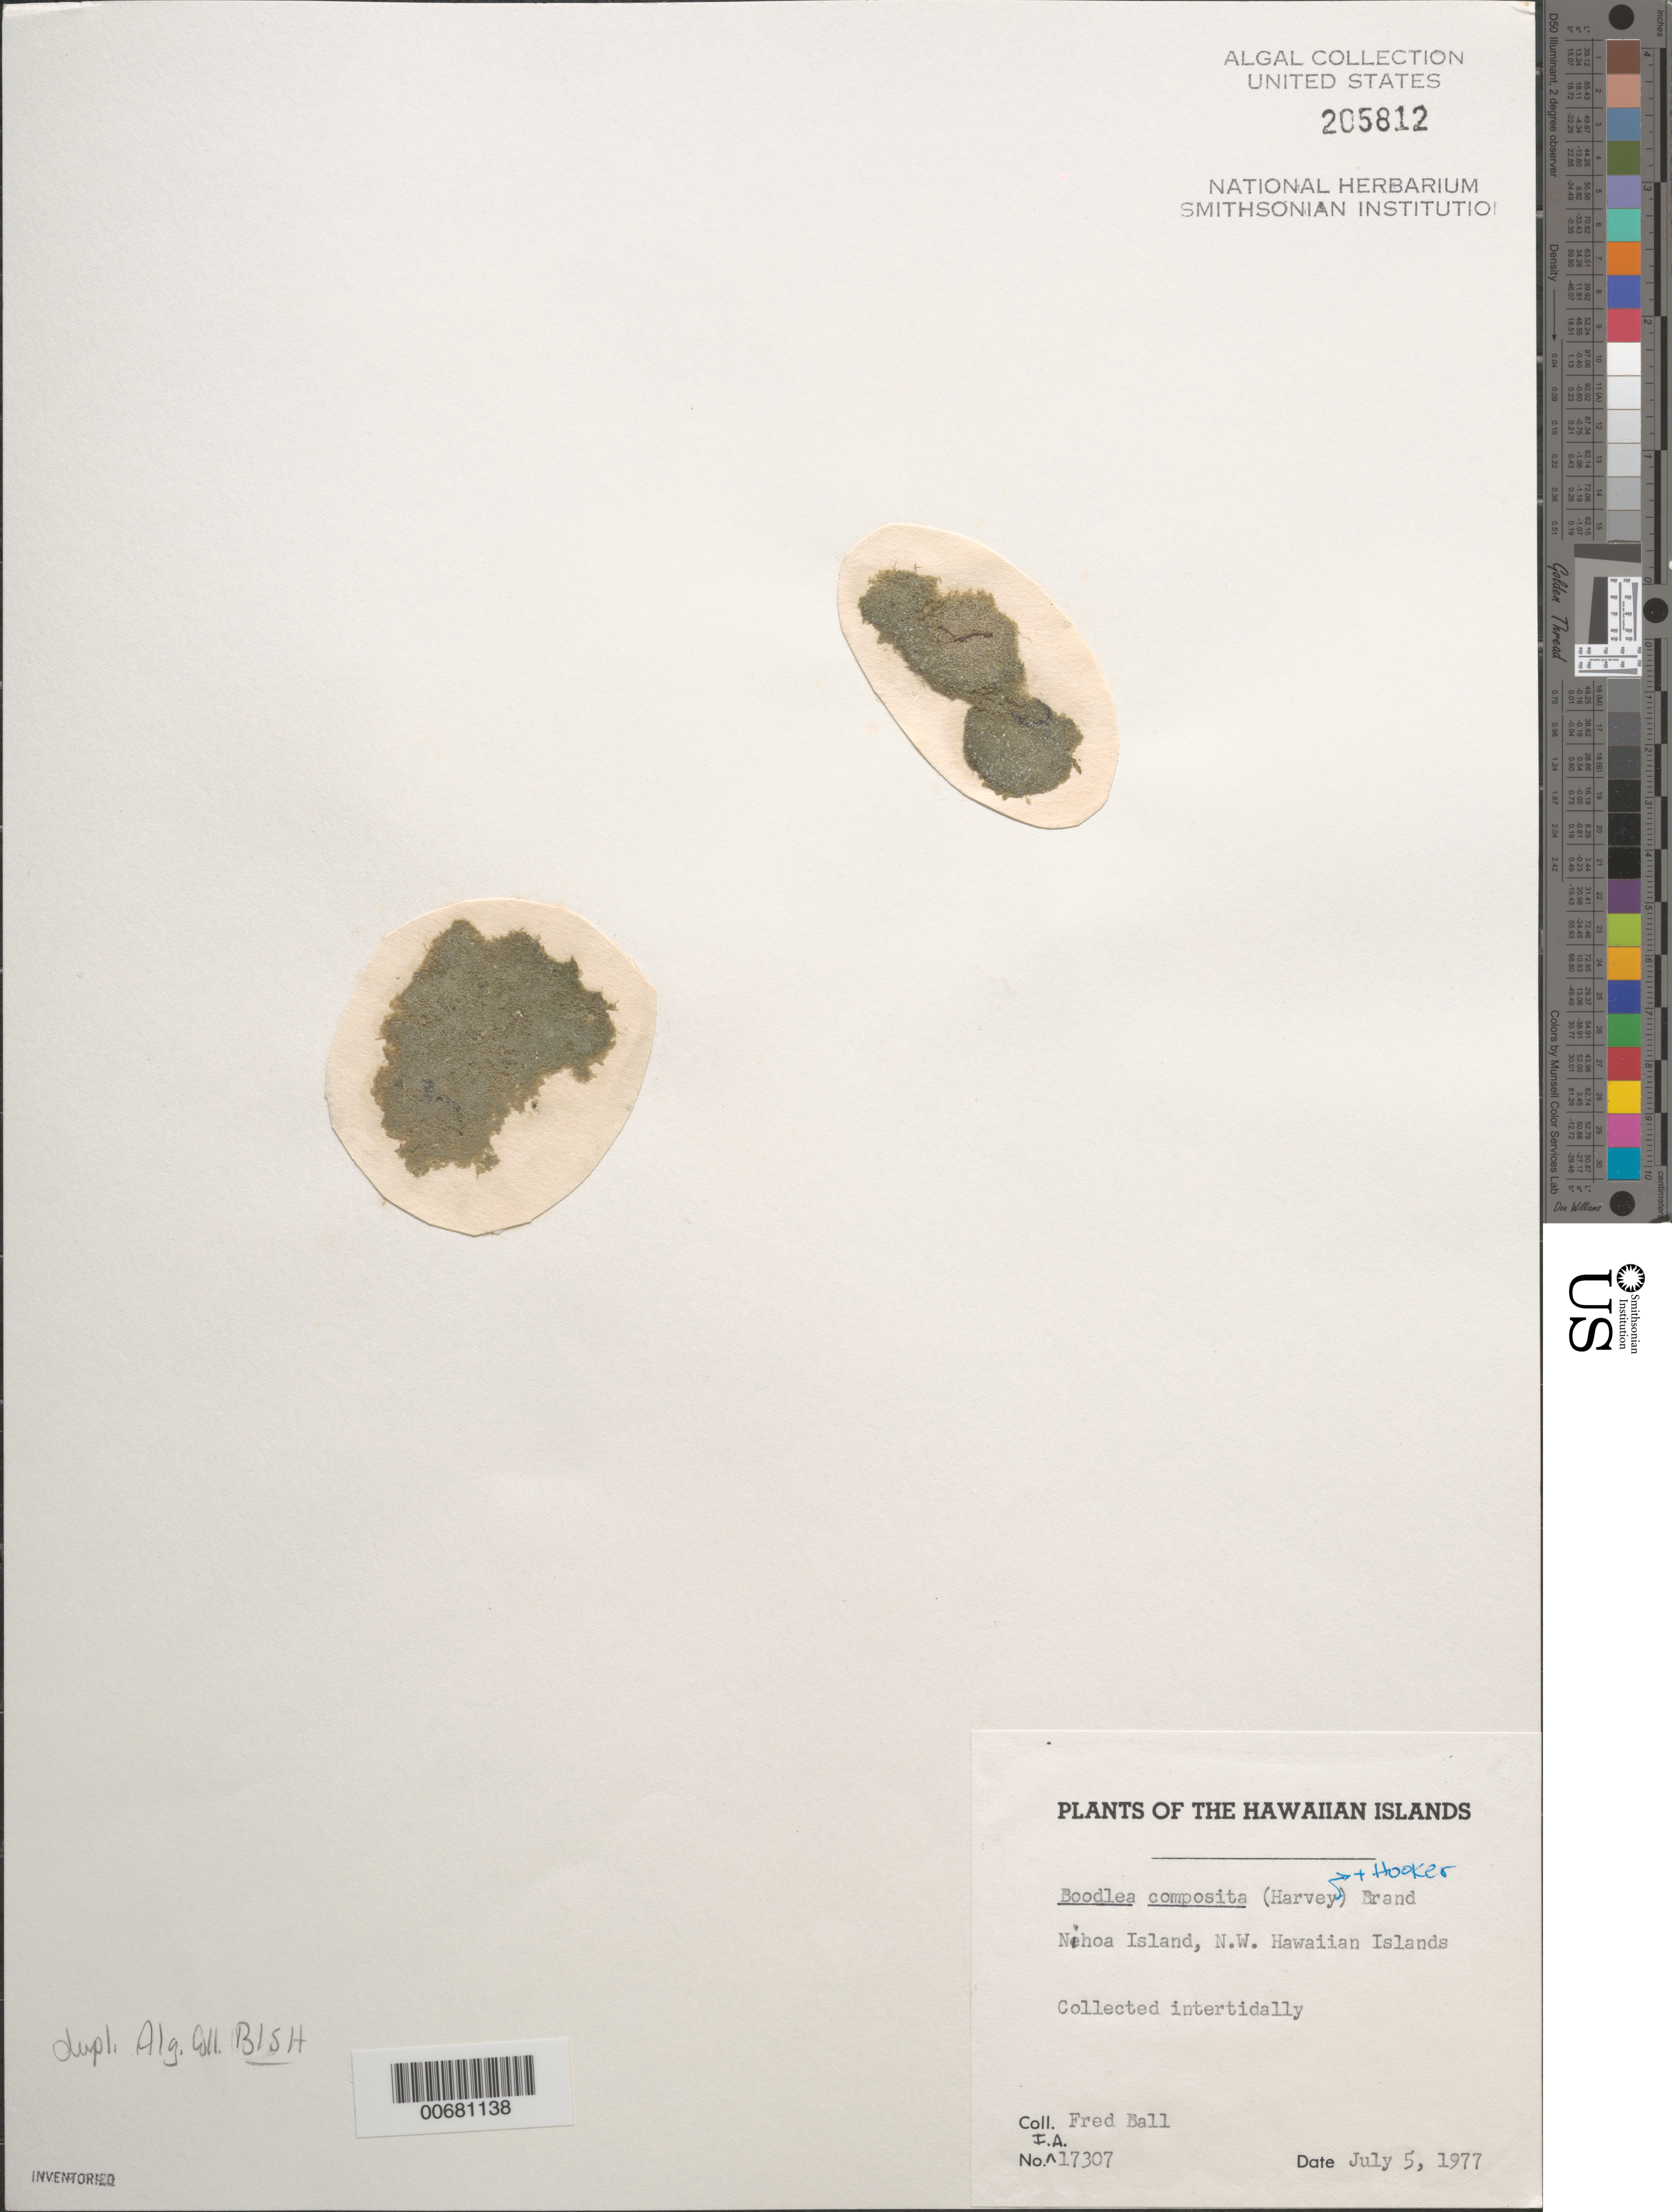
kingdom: Plantae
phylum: Chlorophyta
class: Ulvophyceae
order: Siphonocladales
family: Boodleaceae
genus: Boodlea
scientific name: Boodlea composita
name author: (Harv.) F. Brand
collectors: F. Ball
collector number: IAA 17307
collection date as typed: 05 Jul 1977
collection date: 1977-07-05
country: United States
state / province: Hawaii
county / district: Honolulu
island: Nihoa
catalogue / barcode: US 205812